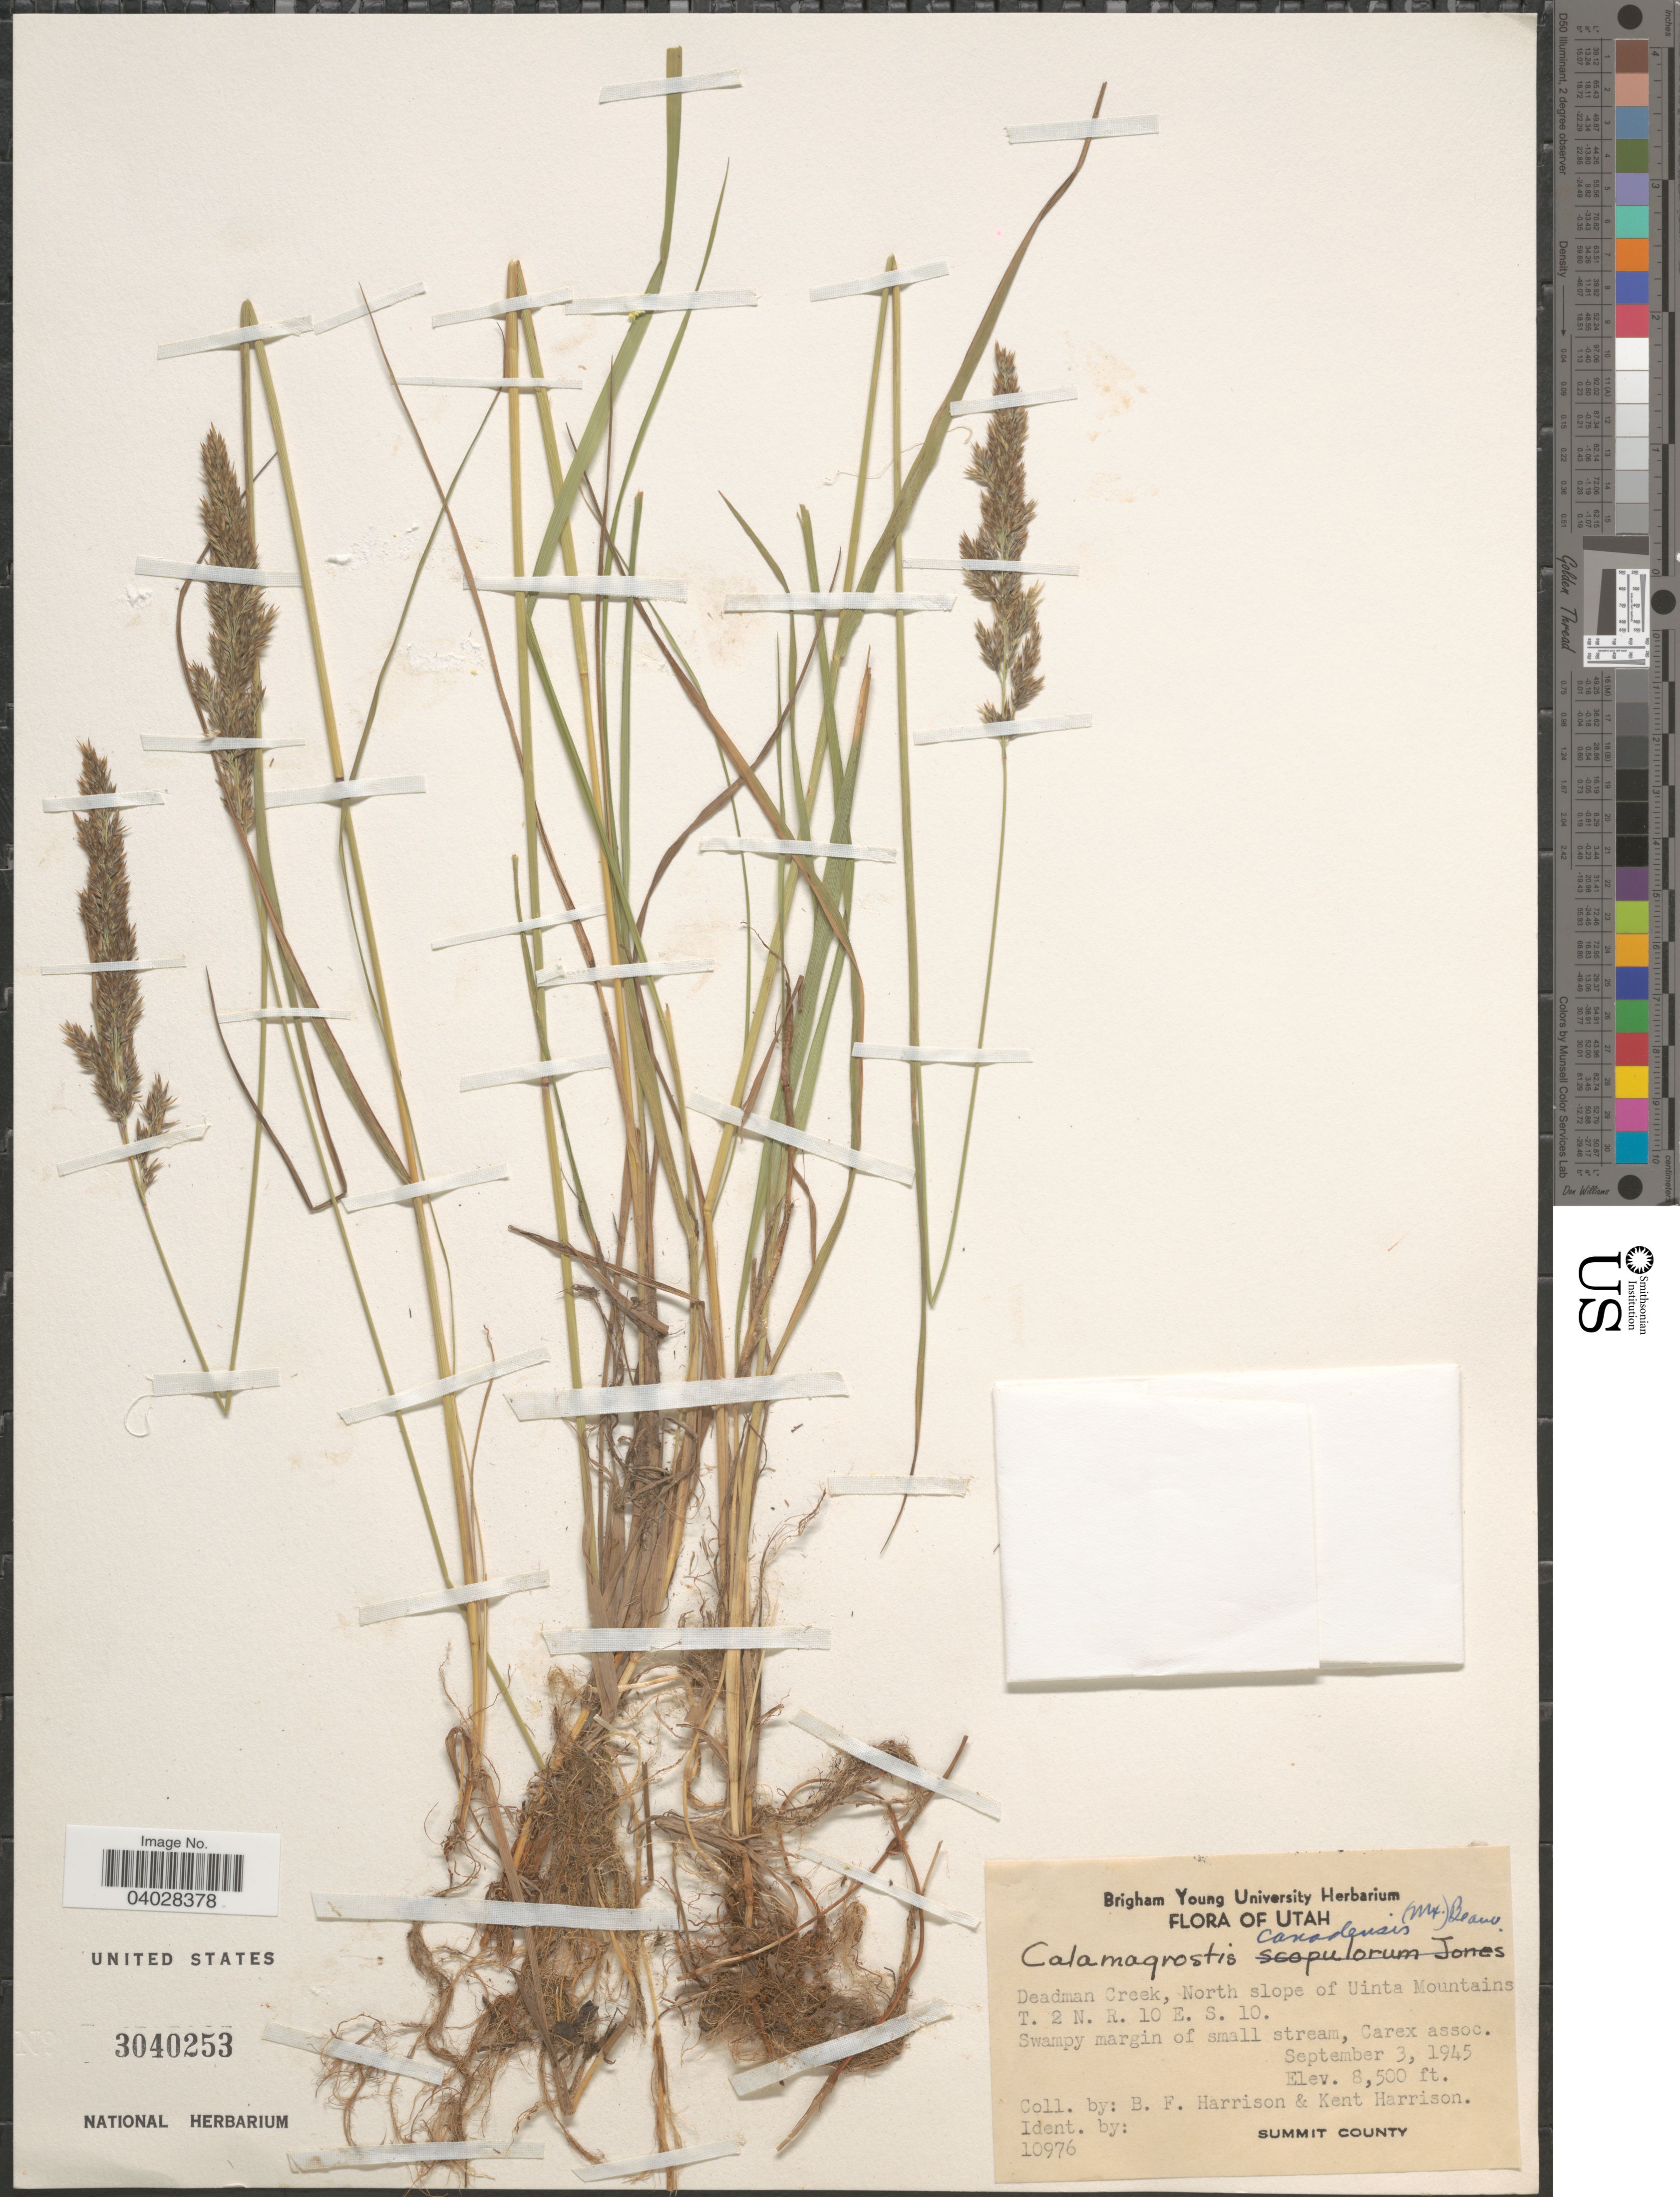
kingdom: Plantae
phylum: Tracheophyta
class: Liliopsida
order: Poales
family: Poaceae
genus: Calamagrostis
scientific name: Calamagrostis canadensis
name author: (Michx.) P. Beauv.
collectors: B. F. Harrison & K. Harrison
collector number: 10976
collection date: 1945-09-03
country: United States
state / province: Utah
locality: Deadman Creek, North slope of Uinta Mountains. T. 2 N. R. 10 E. S. 10.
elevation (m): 2591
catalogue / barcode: US 3040253